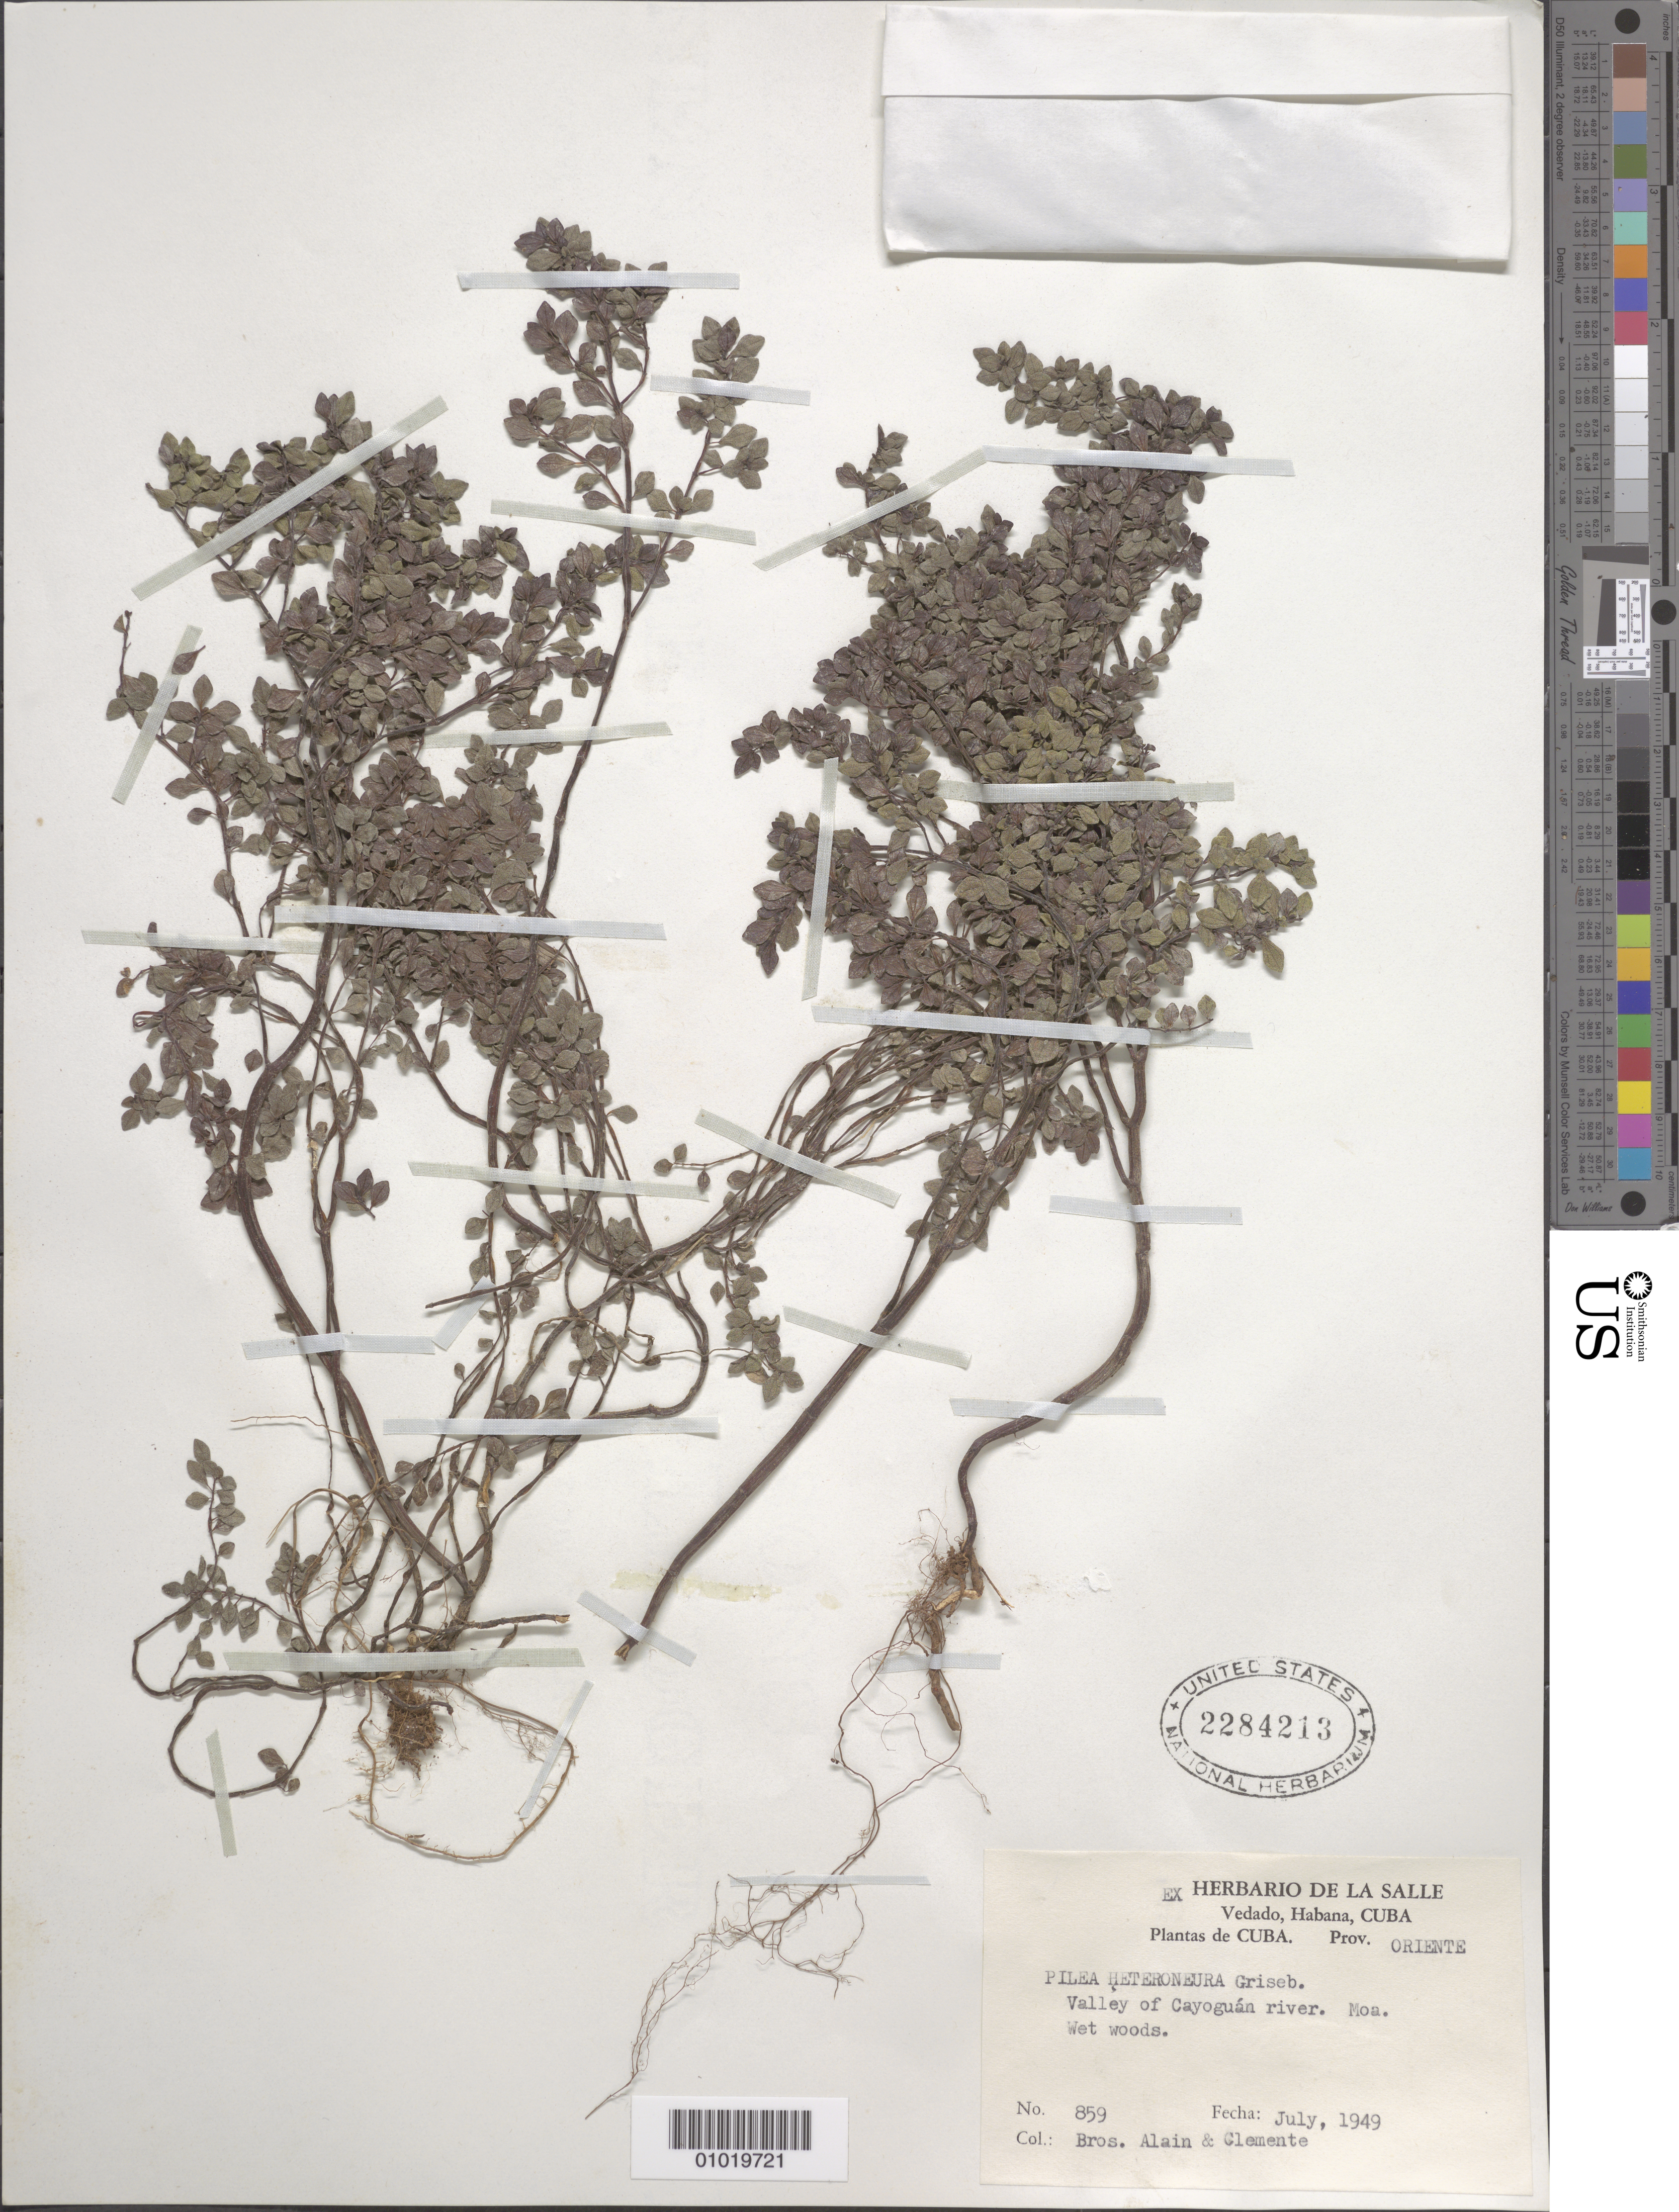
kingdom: Plantae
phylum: Tracheophyta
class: Magnoliopsida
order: Rosales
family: Urticaceae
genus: Pilea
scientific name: Pilea heteroneura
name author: Griseb.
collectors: A. H. Liogier & Bro. Clemente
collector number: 859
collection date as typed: Jul 1949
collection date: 1949-07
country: Cuba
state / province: Holguín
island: Cuba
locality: Valley of Cayoguan River, Moa, Oriente wet woods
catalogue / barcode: US 2284213